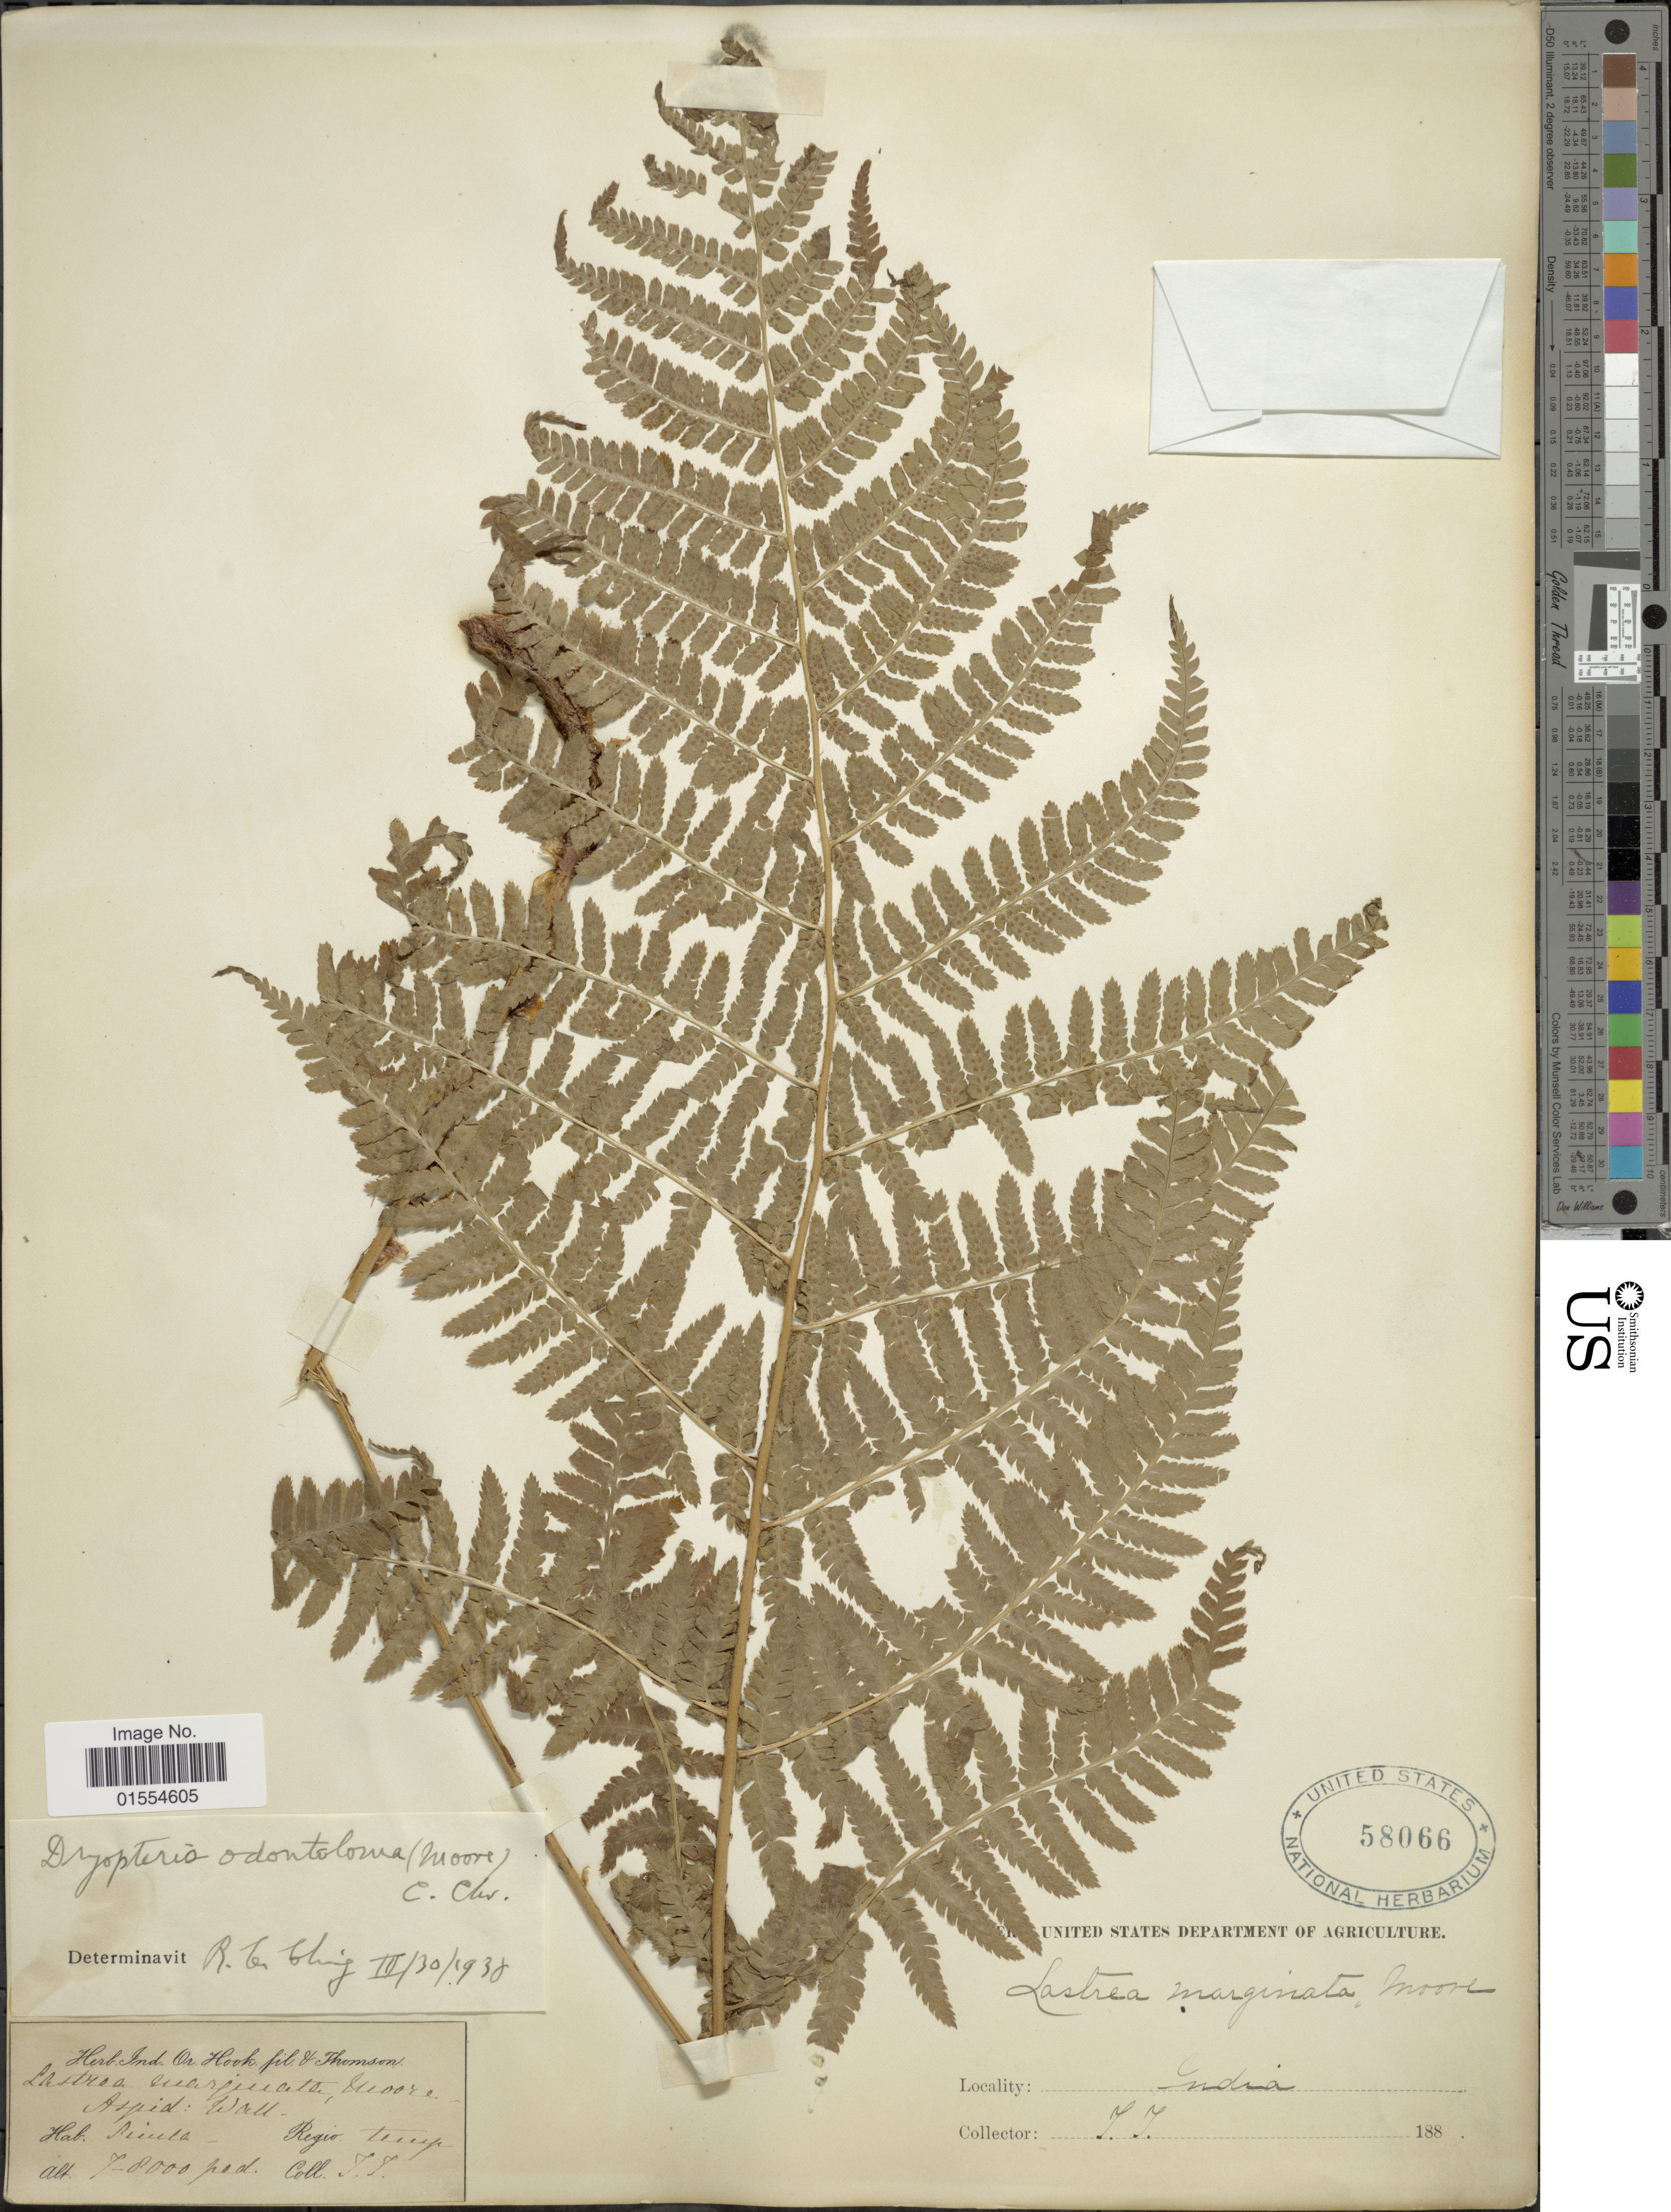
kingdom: Plantae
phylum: Tracheophyta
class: Polypodiopsida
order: Polypodiales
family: Dryopteridaceae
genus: Dryopteris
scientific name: Dryopteris odontoloma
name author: (Bedd.) C. Chr.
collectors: T. Thomson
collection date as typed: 188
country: India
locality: India, Simla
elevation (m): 2134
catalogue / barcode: US 58066